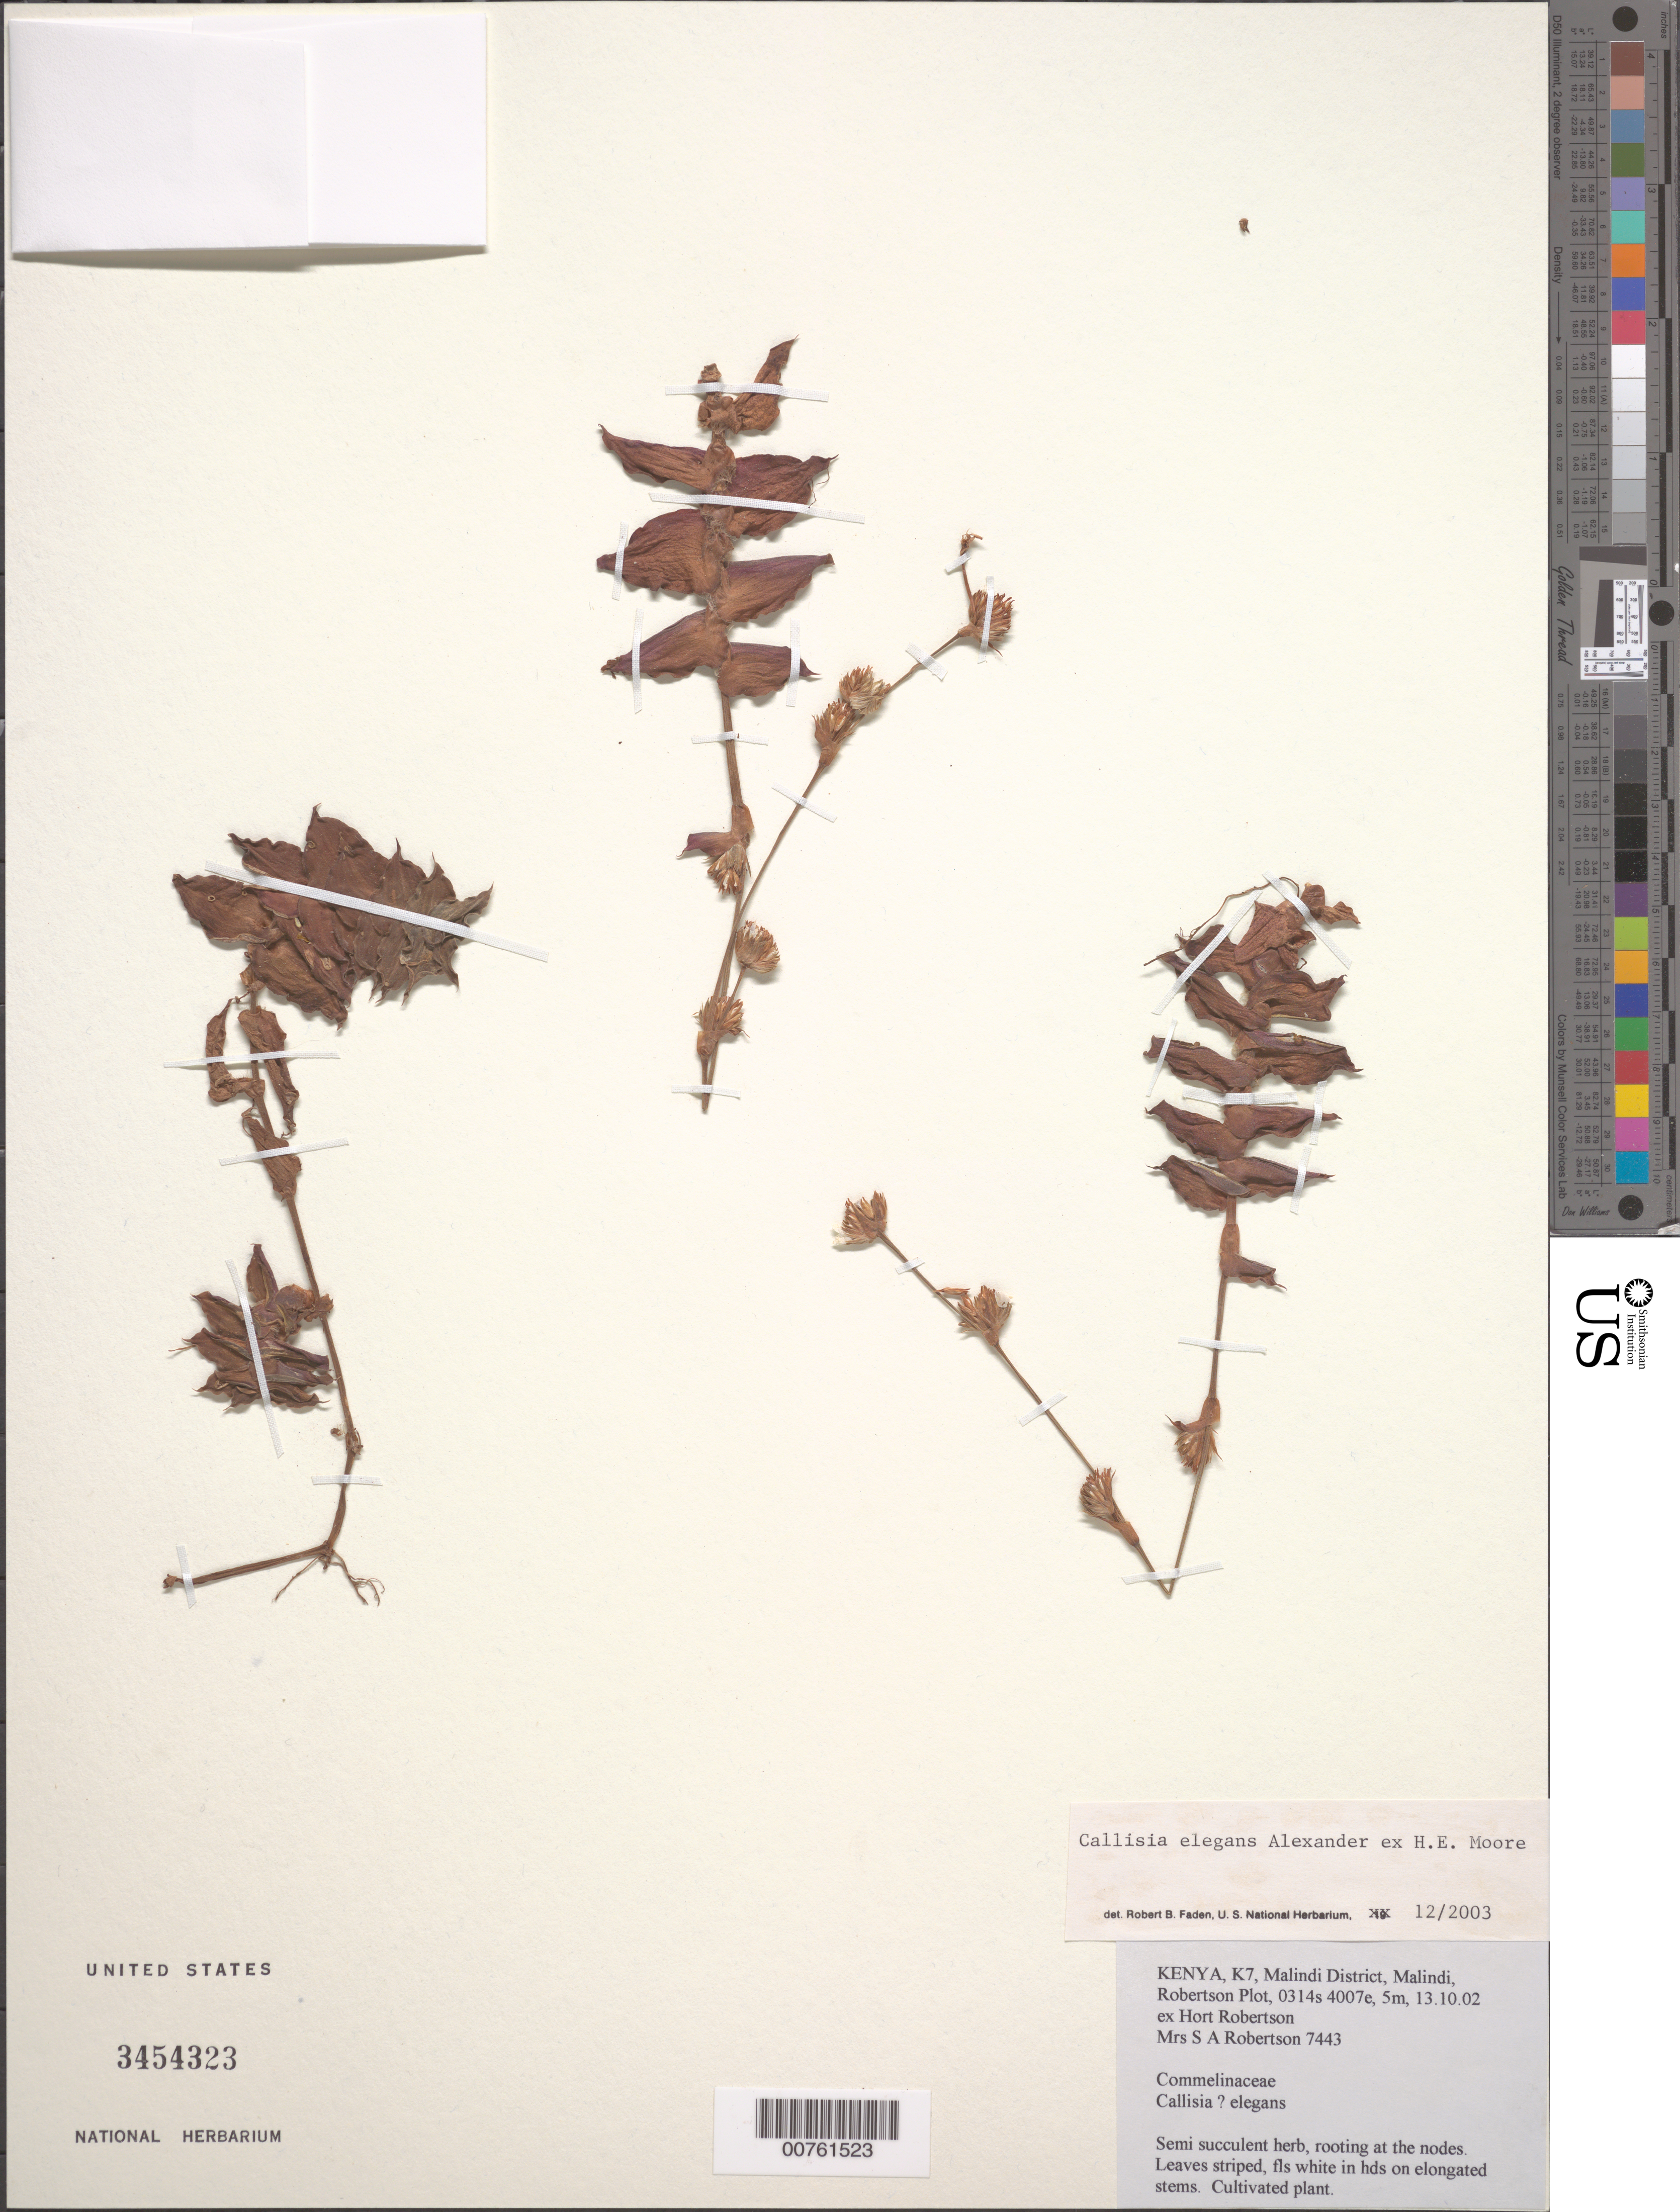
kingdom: Plantae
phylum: Tracheophyta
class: Liliopsida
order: Commelinales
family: Commelinaceae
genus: Callisia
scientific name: Callisia elegans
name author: Alexander ex H.E. Moore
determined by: Faden, Robert B., (US), Smithsonian Institution - National Museum of Natural History (UNITED STATES)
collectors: Mrs. S. A. Robertson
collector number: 7443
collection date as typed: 13 Oct 2002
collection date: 2002-10-13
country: Kenya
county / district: Malindi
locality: K7. Malindi.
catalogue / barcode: US 3454323